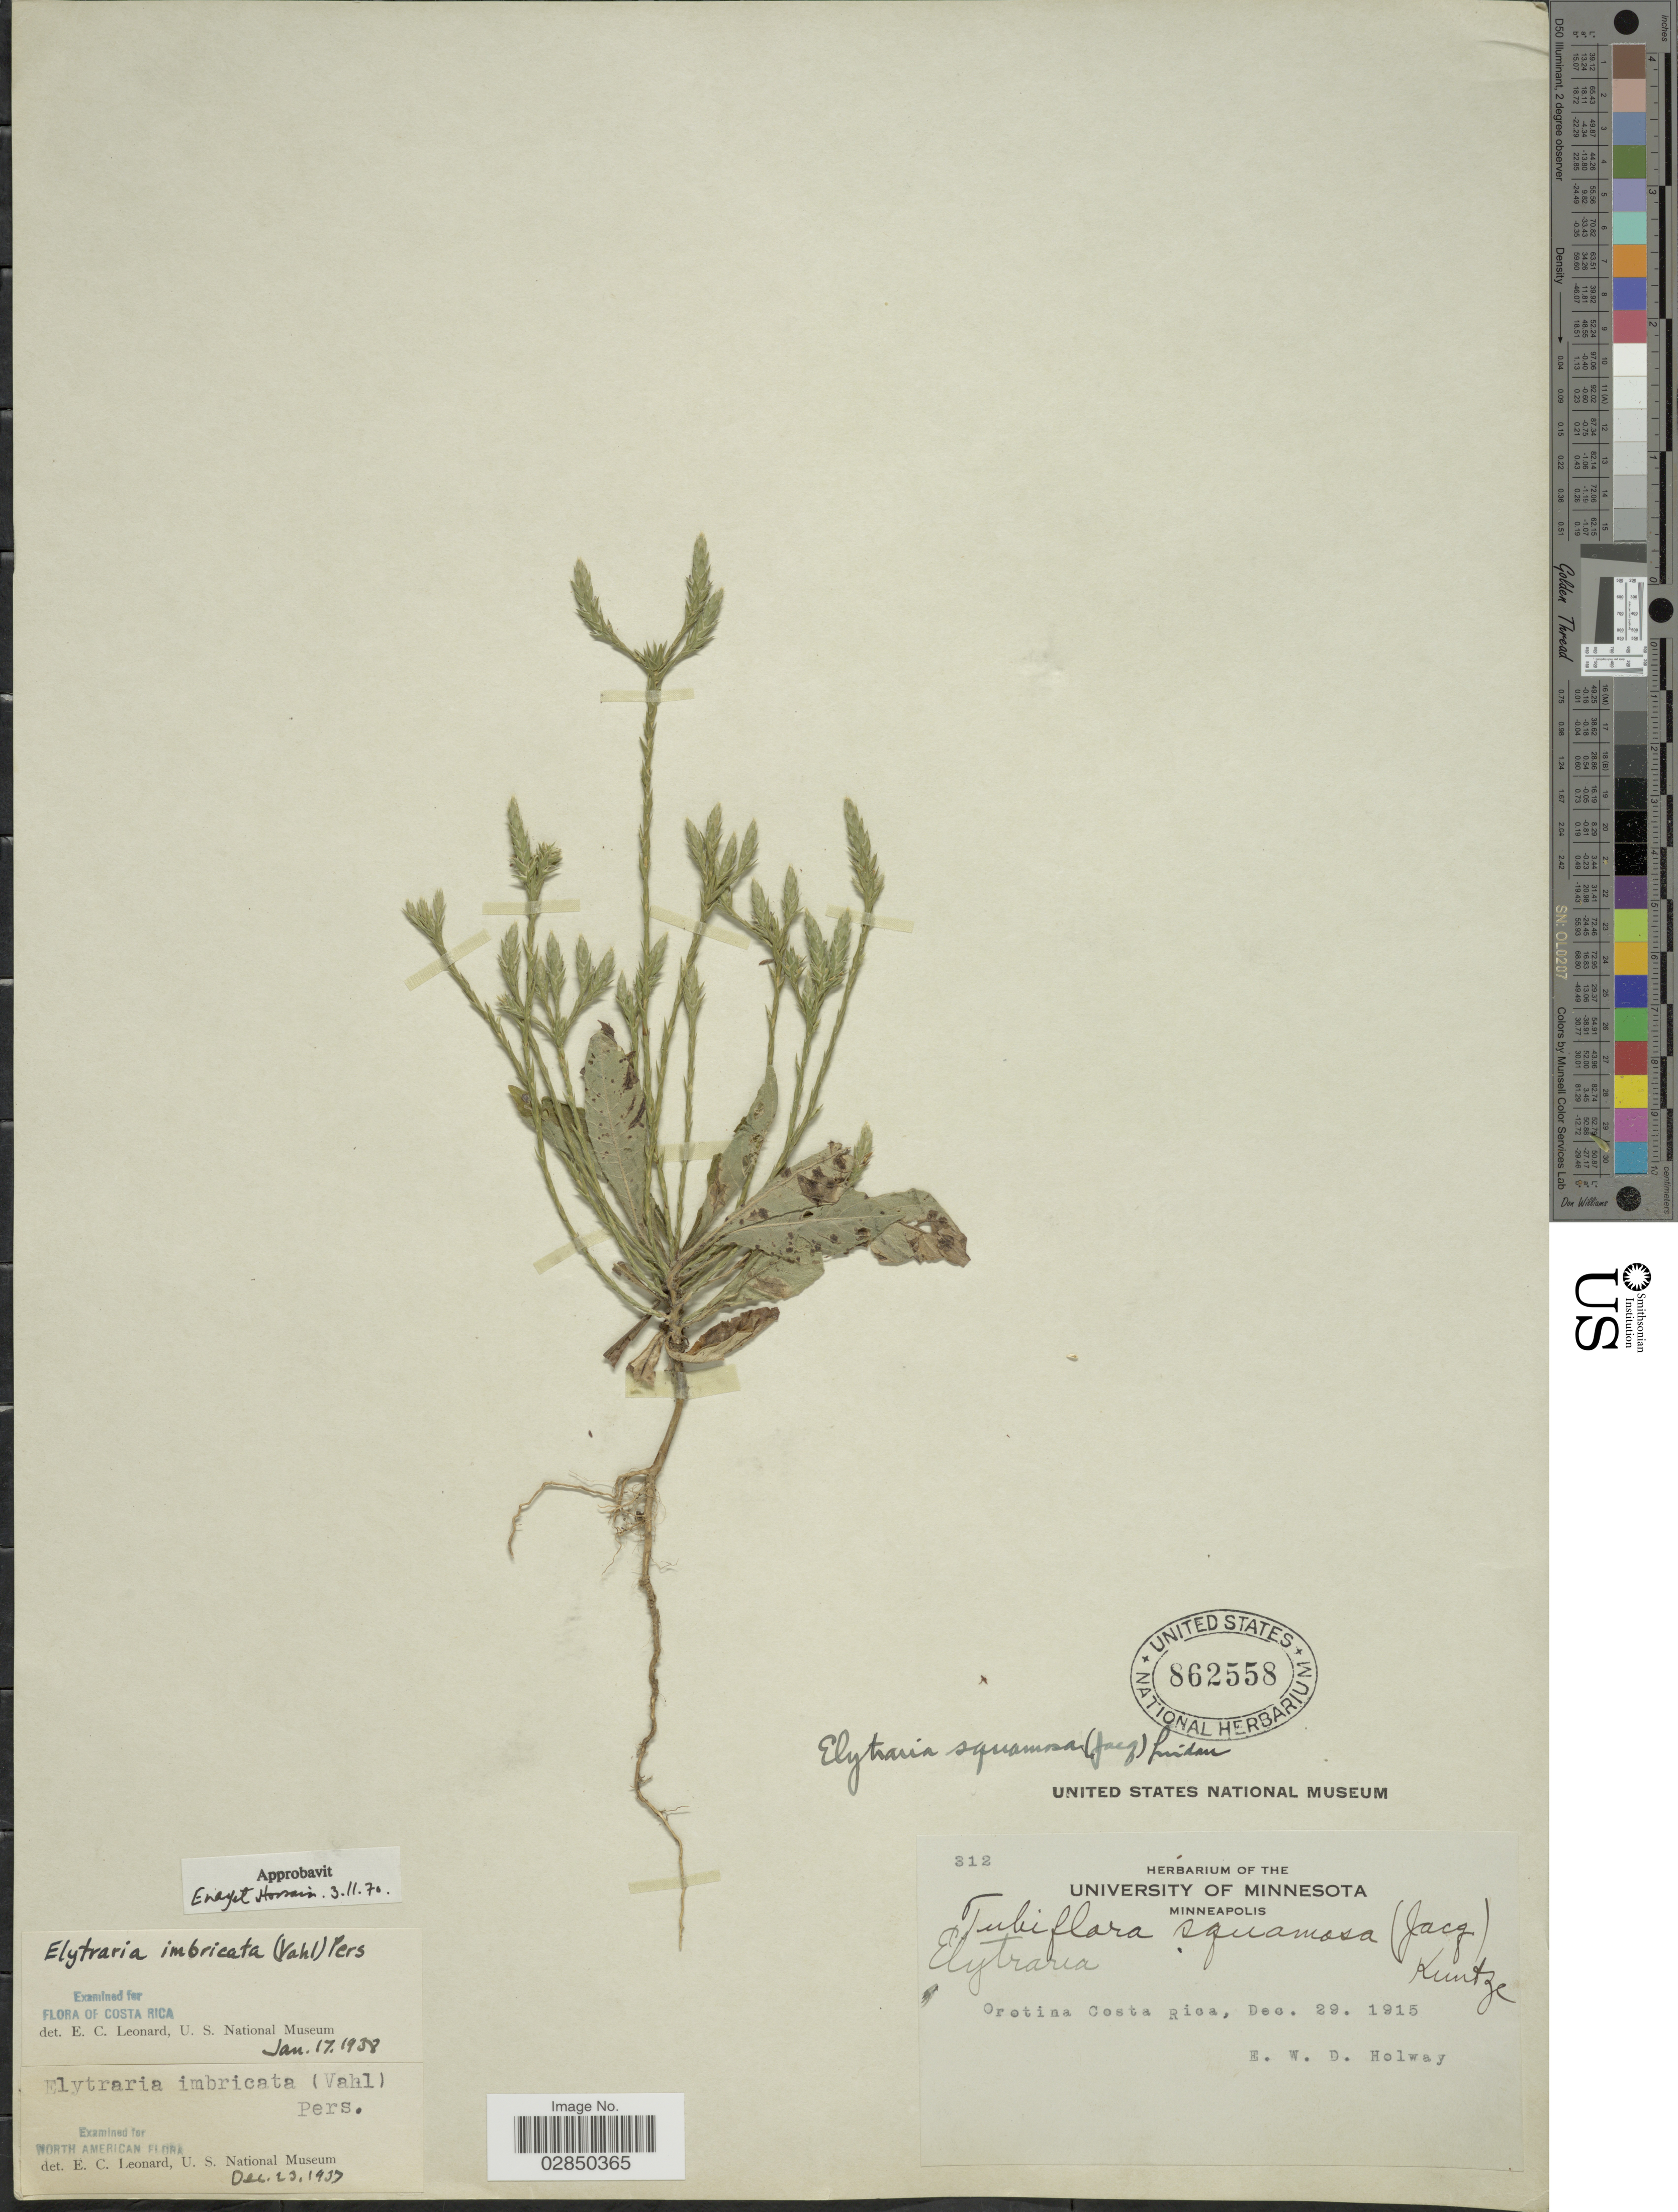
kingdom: Plantae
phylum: Tracheophyta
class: Magnoliopsida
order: Lamiales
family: Acanthaceae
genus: Elytraria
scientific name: Elytraria imbricata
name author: (Vahl) Pers.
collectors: E. W. D. Holway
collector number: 312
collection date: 1915-12-29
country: Costa Rica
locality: Orotina.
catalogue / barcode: US 862558